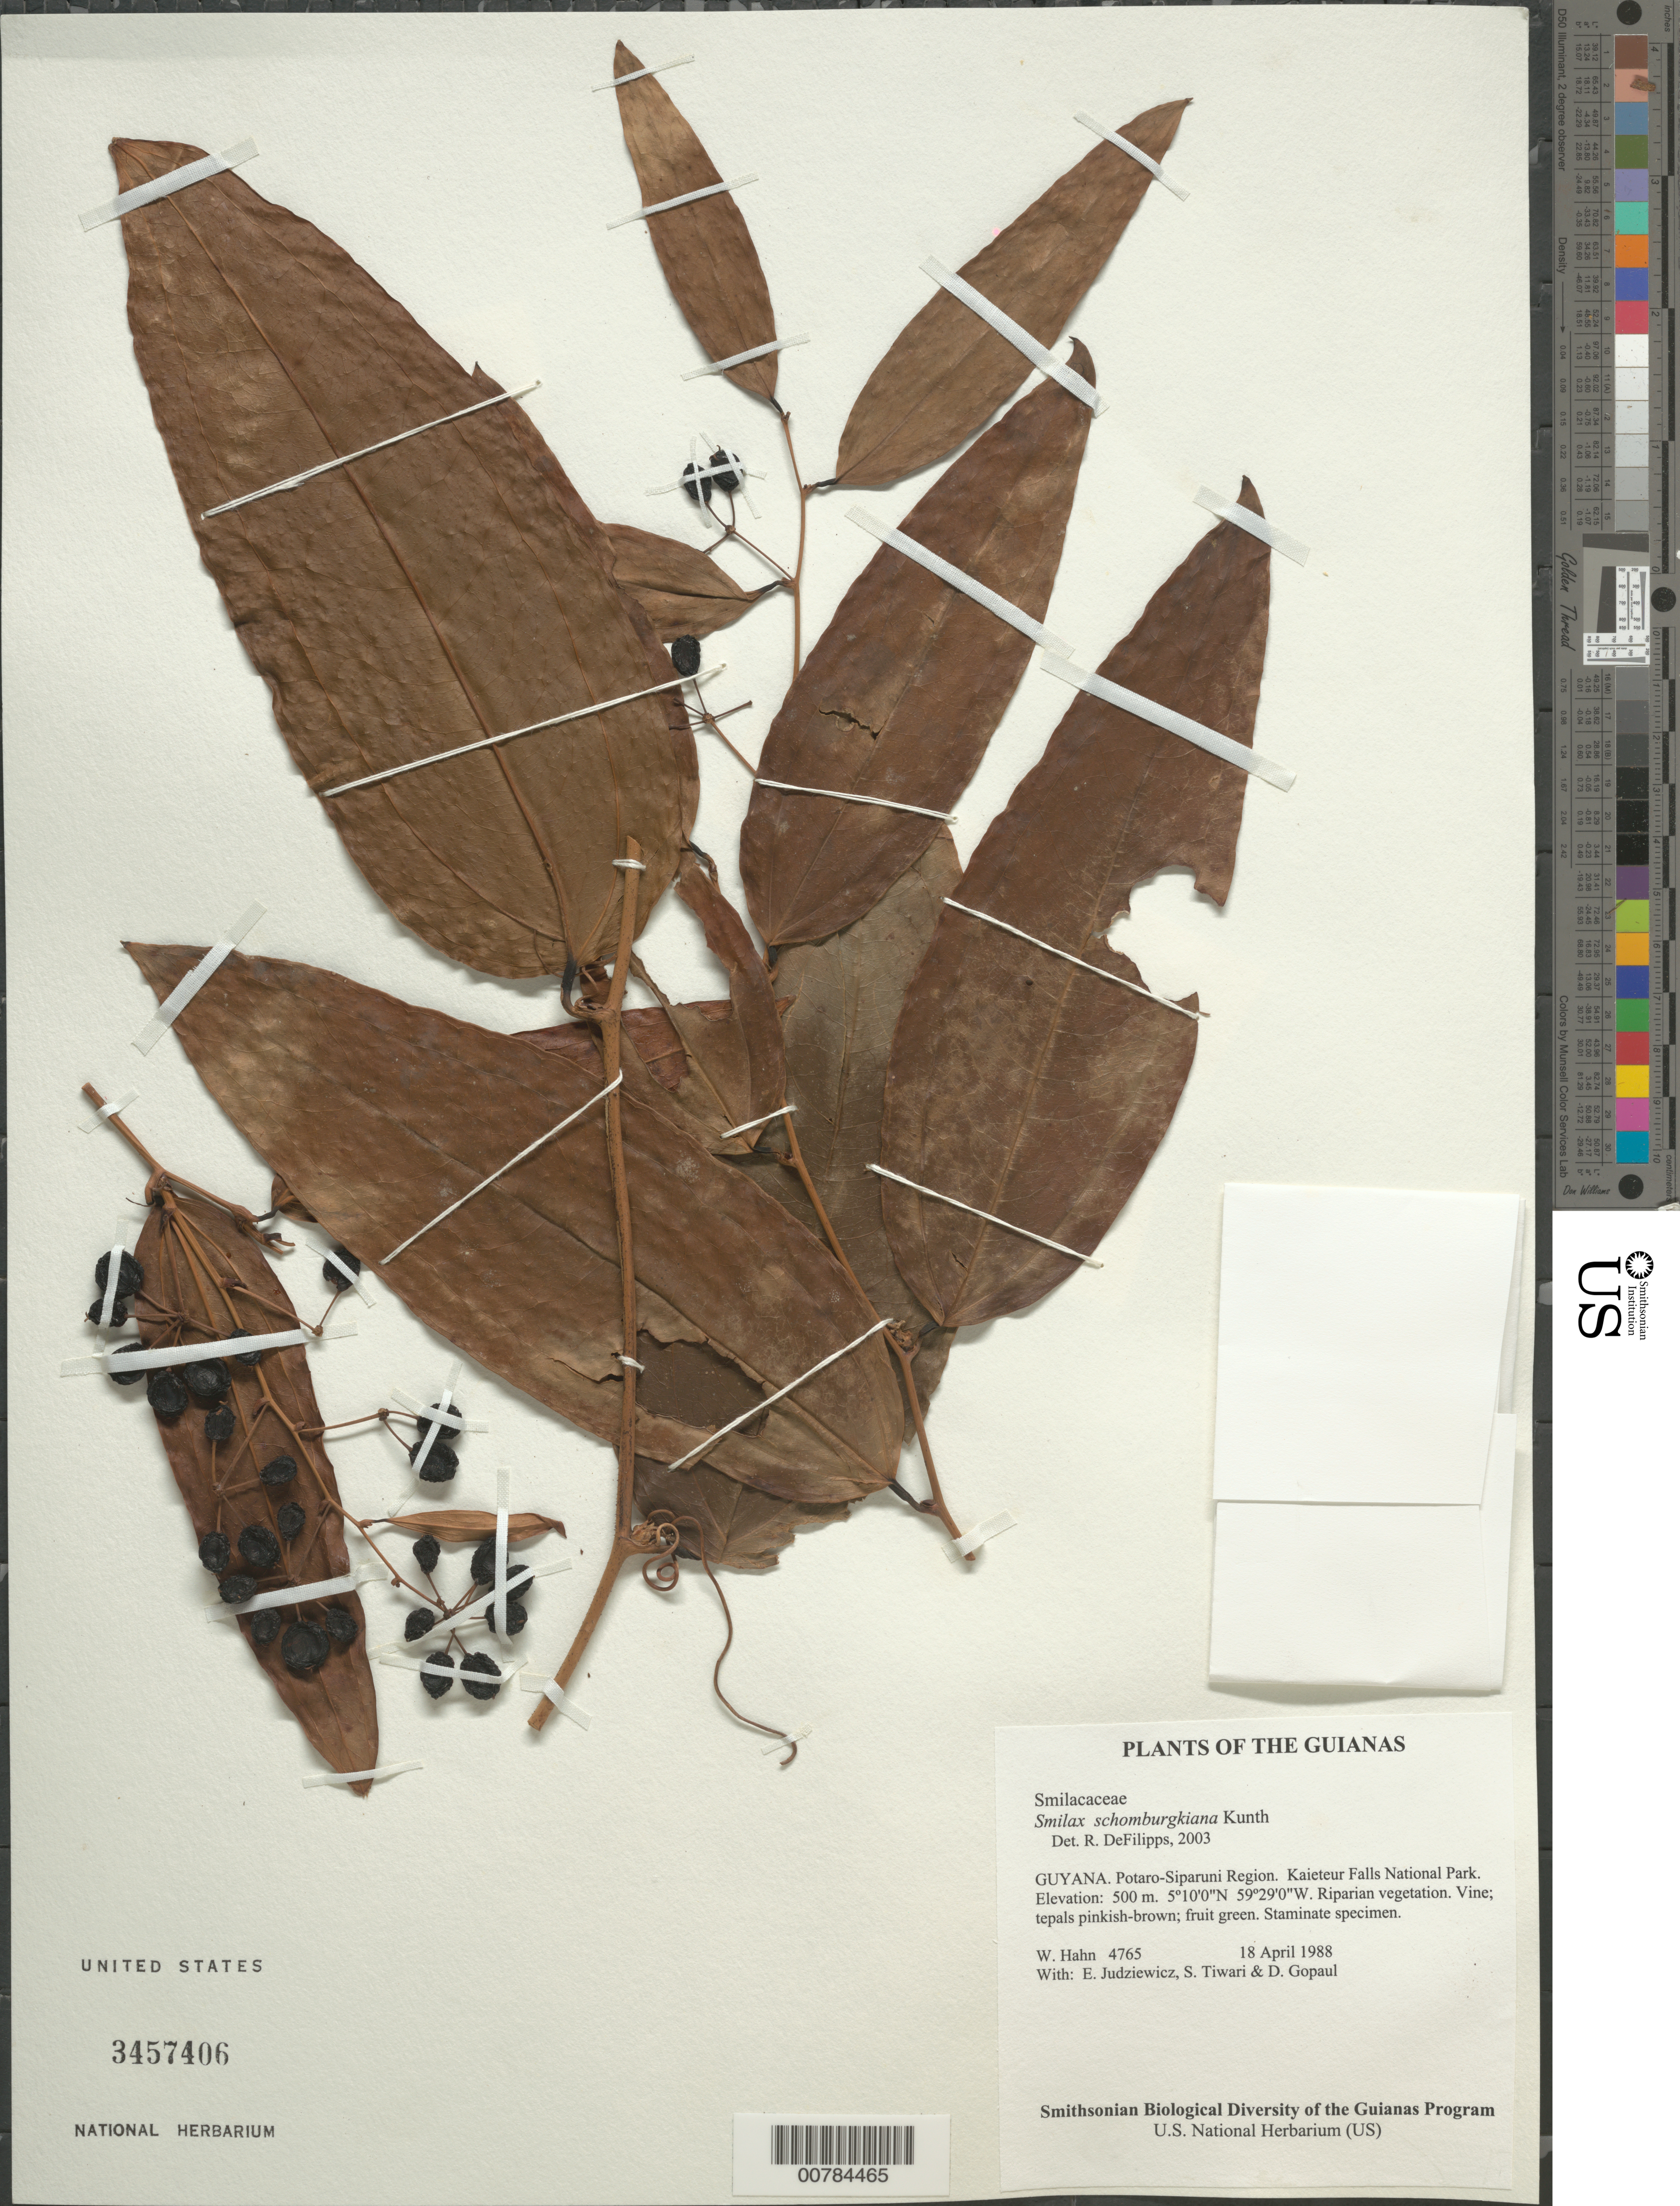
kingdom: Plantae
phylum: Tracheophyta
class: Liliopsida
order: Liliales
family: Smilacaceae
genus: Smilax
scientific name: Smilax schomburgkiana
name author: Kunth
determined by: DeFilipps, R. A.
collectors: W. Hahn, E. J. Judziewicz, S. Tiwari & D. Gopaul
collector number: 4765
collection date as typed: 18 April 1988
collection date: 1988-04-18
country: Guyana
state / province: Potaro-Siparuni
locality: Kaieteur Falls National Park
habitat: Riparian vegetation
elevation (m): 500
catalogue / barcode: US 3457406